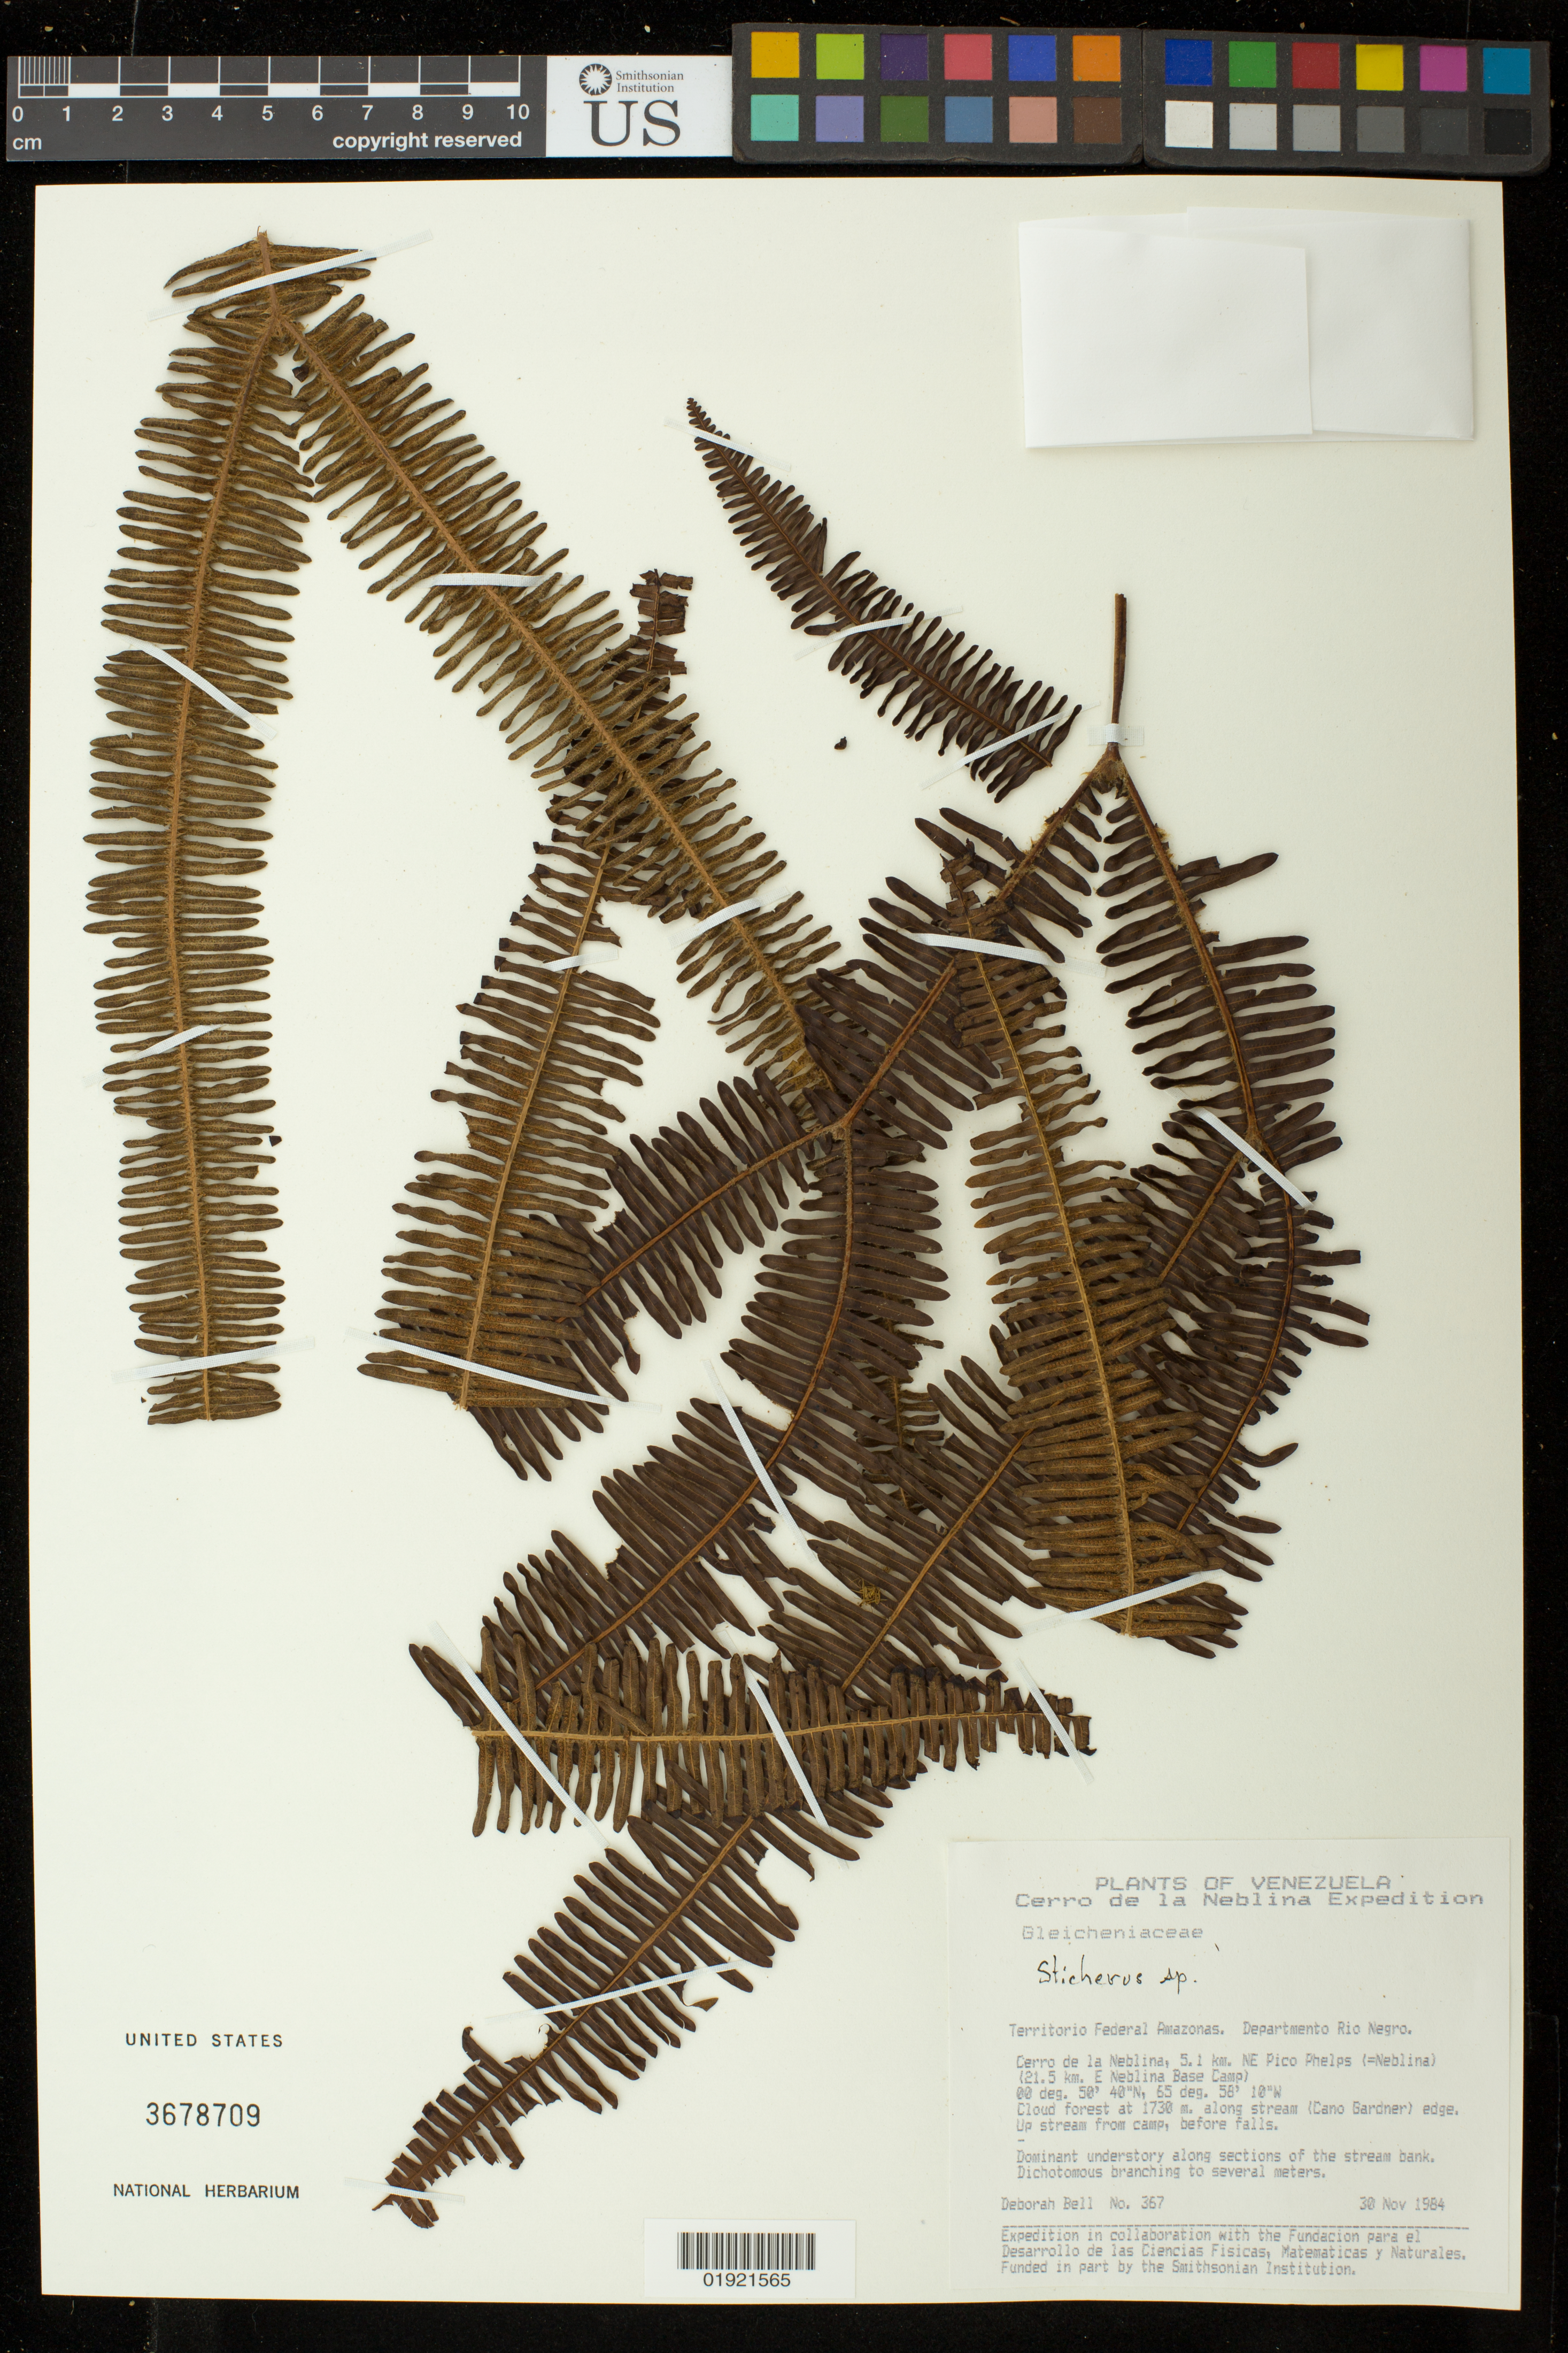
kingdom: Plantae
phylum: Tracheophyta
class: Polypodiopsida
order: Gleicheniales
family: Gleicheniaceae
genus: Sticherus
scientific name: Sticherus sp.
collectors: D. A. Bell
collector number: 367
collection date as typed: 30 Nov 1984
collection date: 1984-11-30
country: Venezuela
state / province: Amazonas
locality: Departmento Rio Negro. Cerro de la Neblina, 5.1 km. NE Pico Phelps (=Neblina) (21.5 km. E Neblina Base Camp), along stream (Cano Gardner) edge, up stream from camp, before falls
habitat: dominant understory along sections of stream bank.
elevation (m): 1730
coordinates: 00 deg 50 40 N, 65 deg. 58 10 W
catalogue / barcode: US 3678709